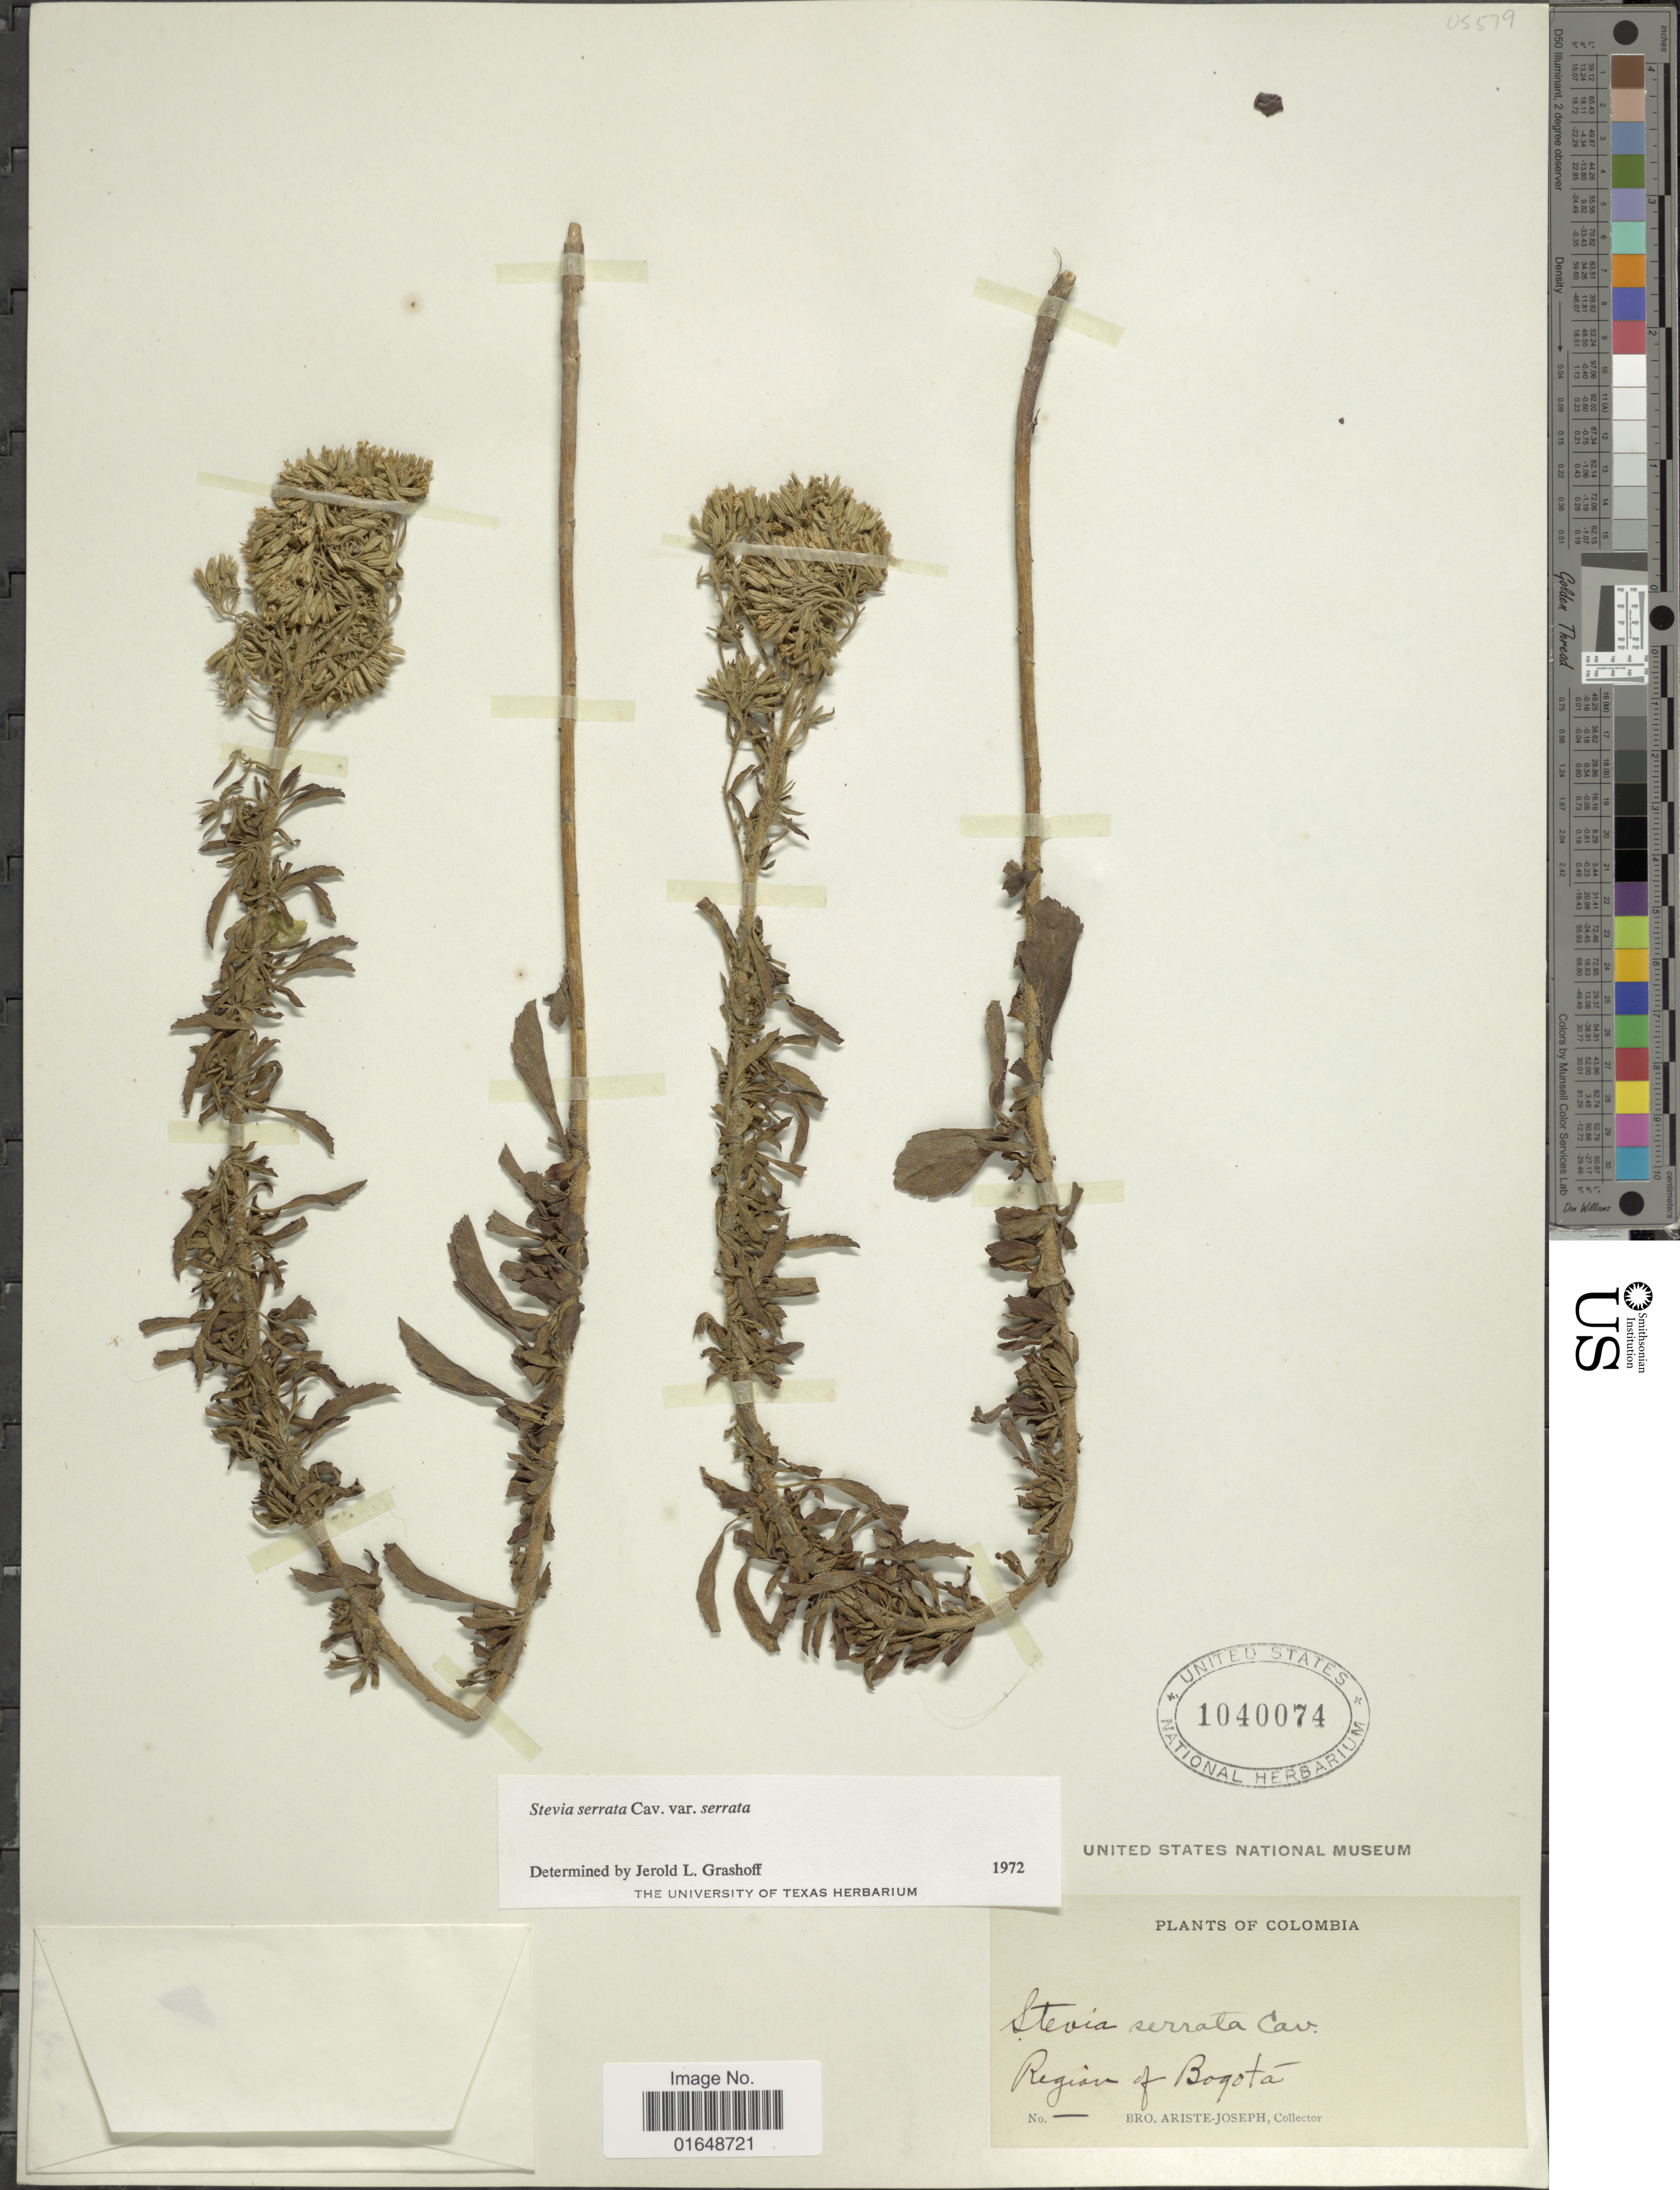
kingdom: Plantae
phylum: Tracheophyta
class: Magnoliopsida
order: Asterales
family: Asteraceae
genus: Stevia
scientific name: Stevia serrata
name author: Cav.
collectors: Bro. Ariste-Joseph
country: Colombia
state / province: Bogota D.C.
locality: Region of Bogotá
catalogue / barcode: US 1040074